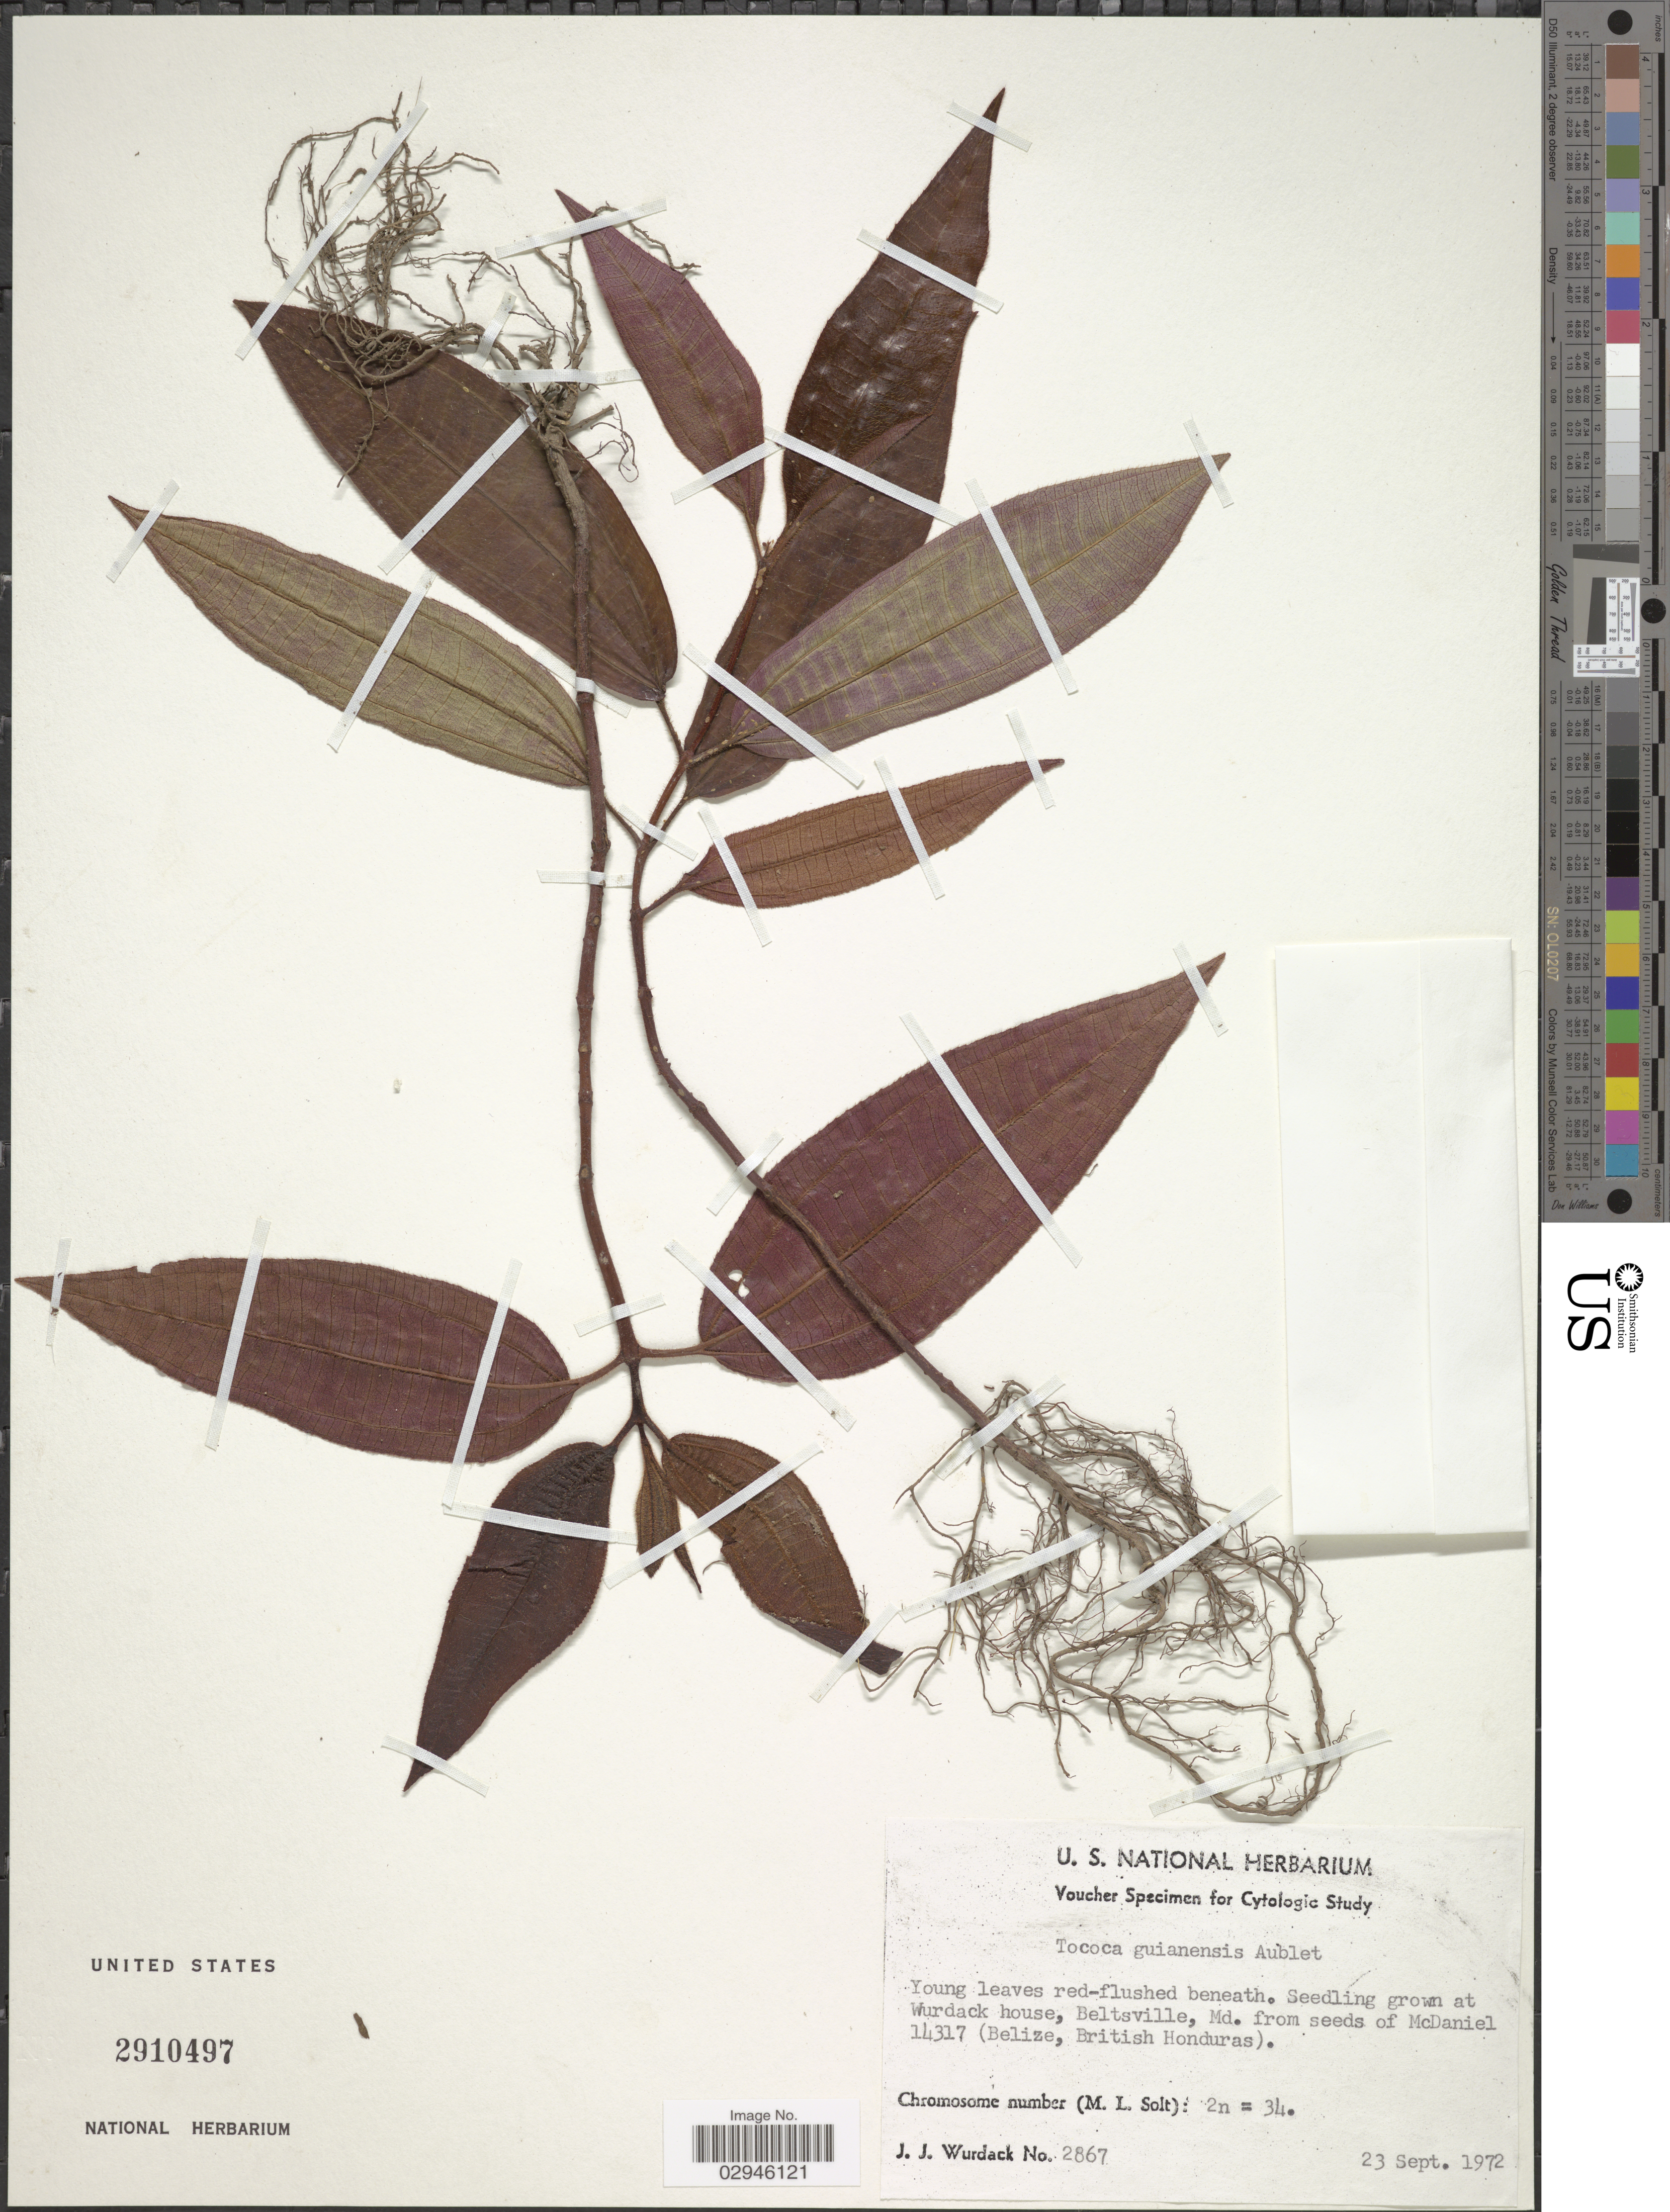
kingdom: Plantae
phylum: Tracheophyta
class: Magnoliopsida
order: Myrtales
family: Melastomataceae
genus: Tococa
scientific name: Tococa guianensis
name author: Aubl.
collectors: J. J. Wurdack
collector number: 2867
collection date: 1972-09-23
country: United States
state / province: Maryland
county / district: Prince George's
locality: Wurdack house, Beltsville, Md.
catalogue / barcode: US 2910497